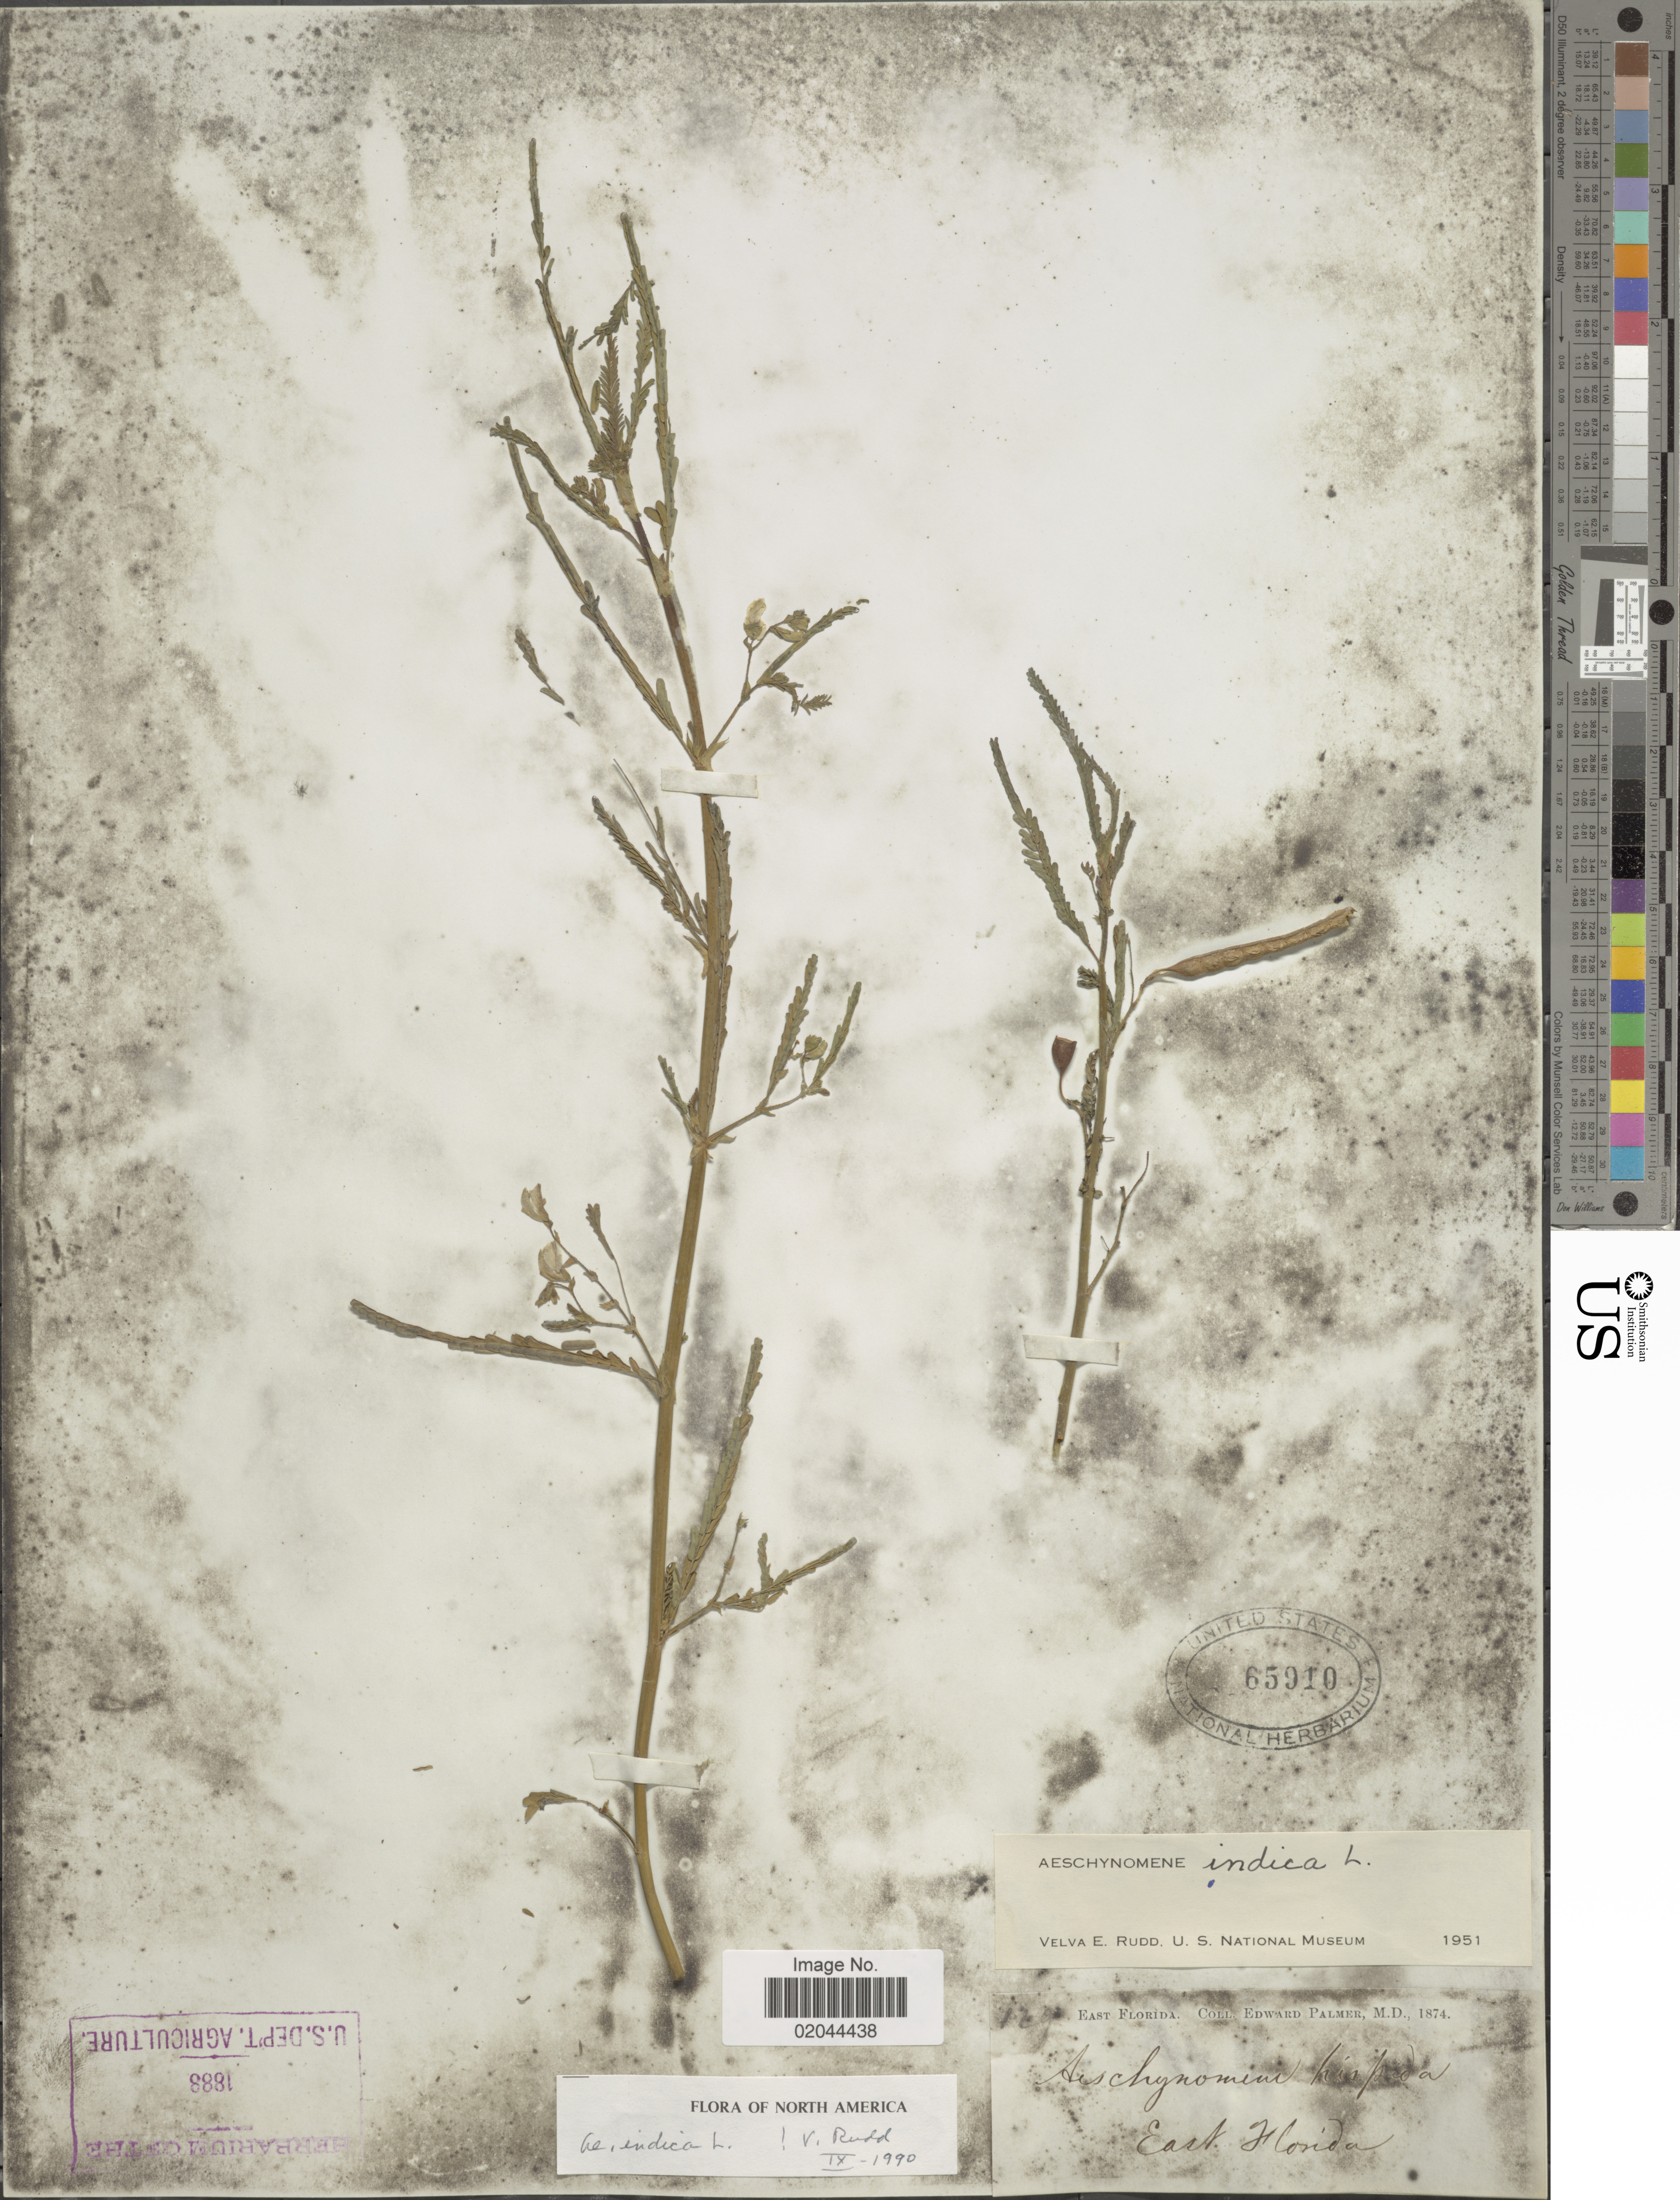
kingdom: Plantae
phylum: Tracheophyta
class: Magnoliopsida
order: Fabales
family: Fabaceae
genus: Aeschynomene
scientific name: Aeschynomene indica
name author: L.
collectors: E. Palmer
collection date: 1874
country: United States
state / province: Florida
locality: East Florida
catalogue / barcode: US 65910